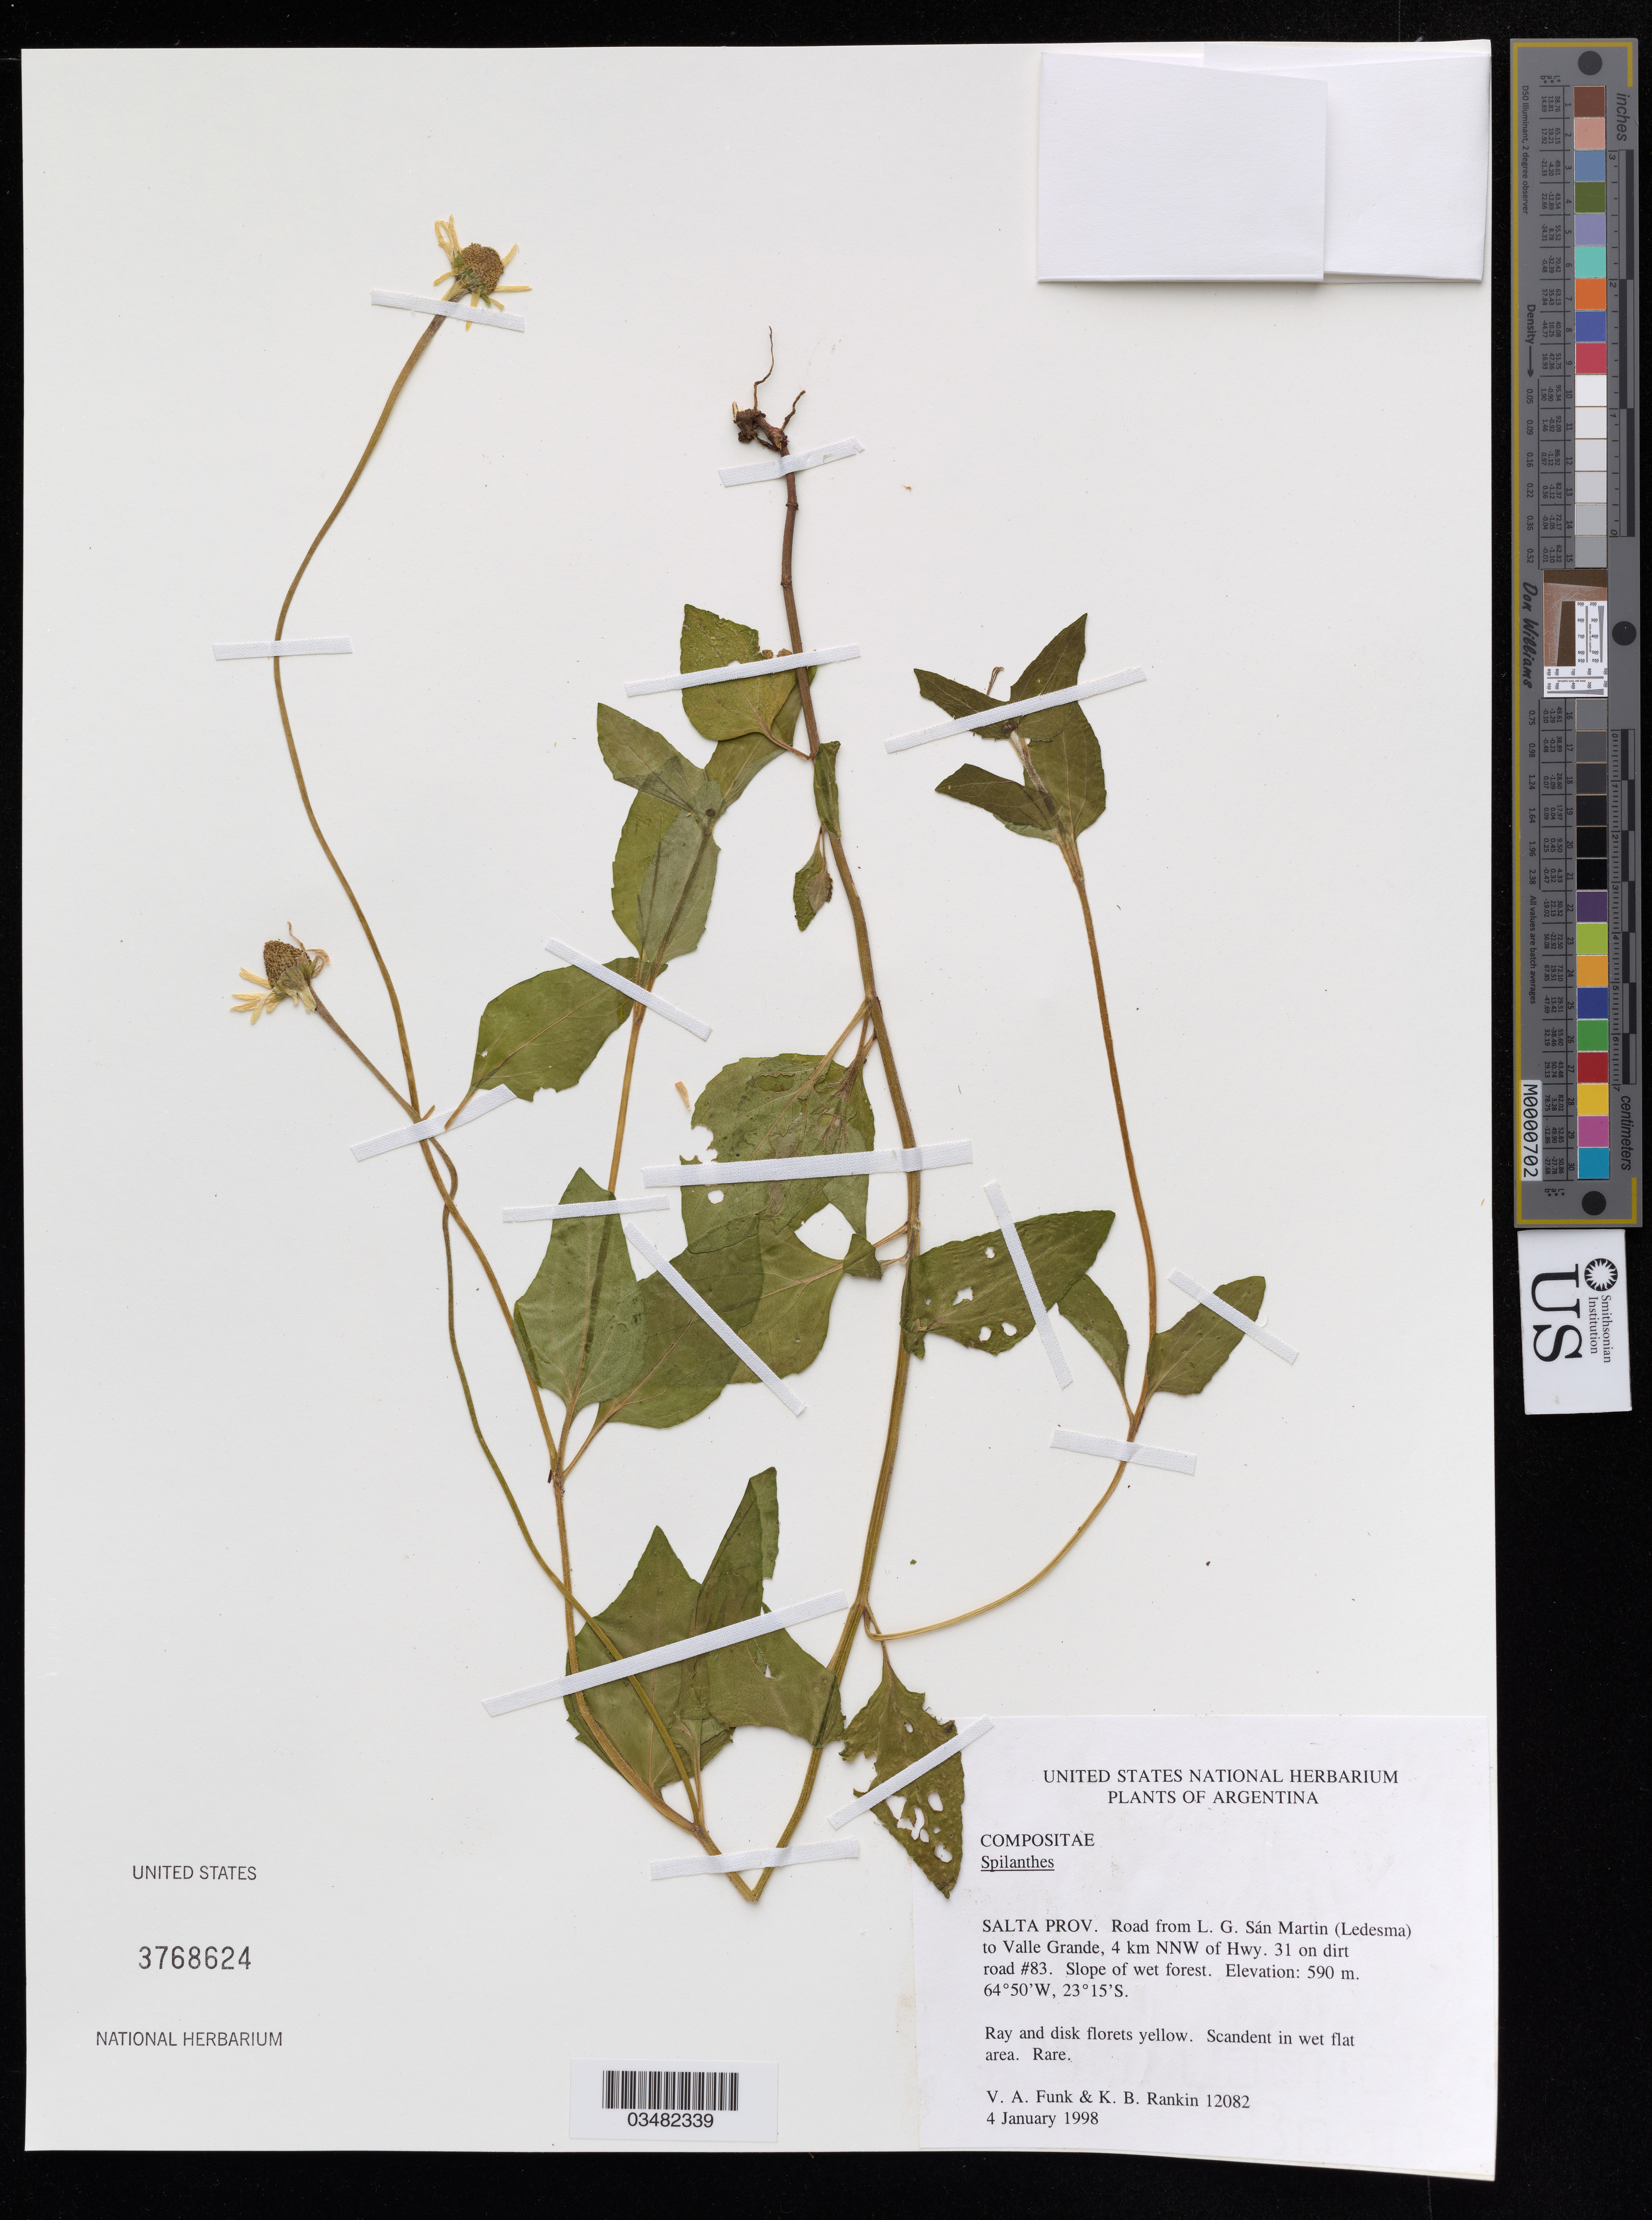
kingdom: Plantae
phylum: Tracheophyta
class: Magnoliopsida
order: Asterales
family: Asteraceae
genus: Spilanthes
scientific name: Spilanthes sp.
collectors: V. Funk & K. B. Rankin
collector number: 12082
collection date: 1998-01-04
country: Argentina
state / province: Salta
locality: Road from L. G. Sán Martin (Ledesma) to Valle Grande, 4 km NNW of Hwy. 31 on dirt road #83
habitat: In wet flat area; Slope of wet forest.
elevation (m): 590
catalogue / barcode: US 3768624